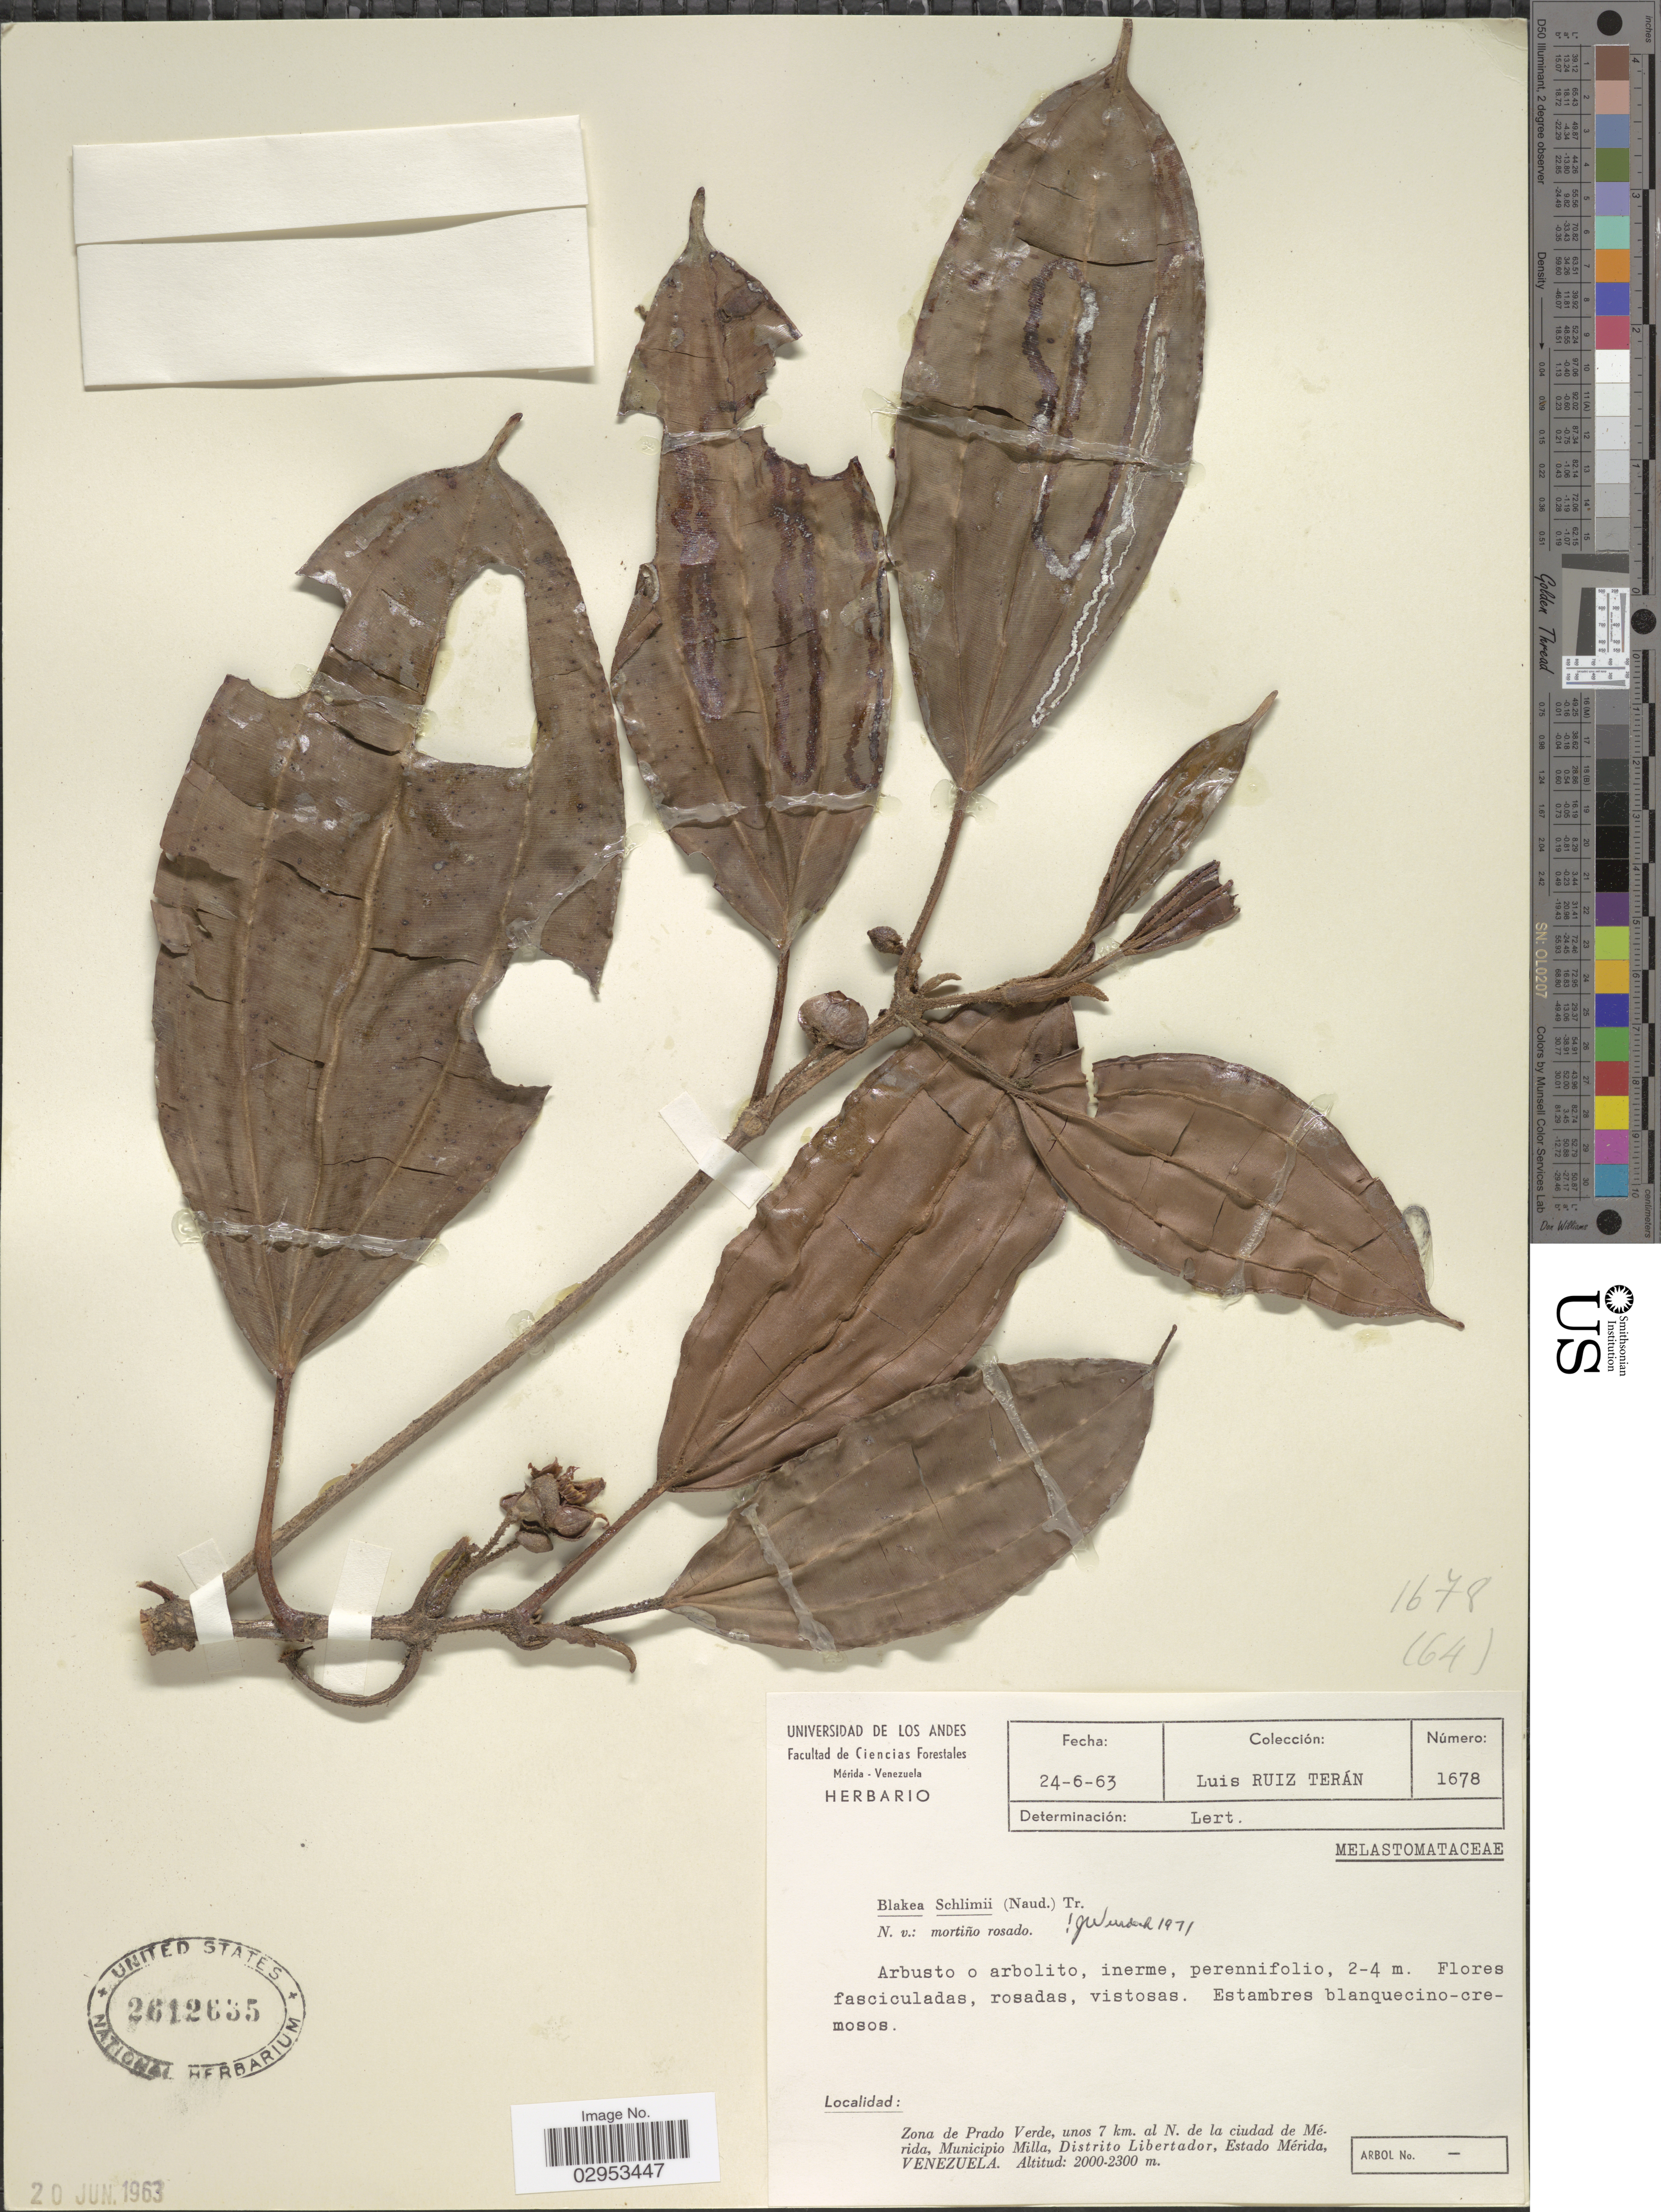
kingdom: Plantae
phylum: Tracheophyta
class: Magnoliopsida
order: Myrtales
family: Melastomataceae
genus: Blakea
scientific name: Blakea schlimii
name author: (Naudin) Triana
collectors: L. Teran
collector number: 1678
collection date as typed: Transcribed d/m/y: 24/6/63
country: Venezuela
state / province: Mérida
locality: Zona de Prado Verde, unos 7 km. al N de la ciudad de Mérida, Municipio Milla, Distrito Libertador.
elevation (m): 2000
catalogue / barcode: US 2612635